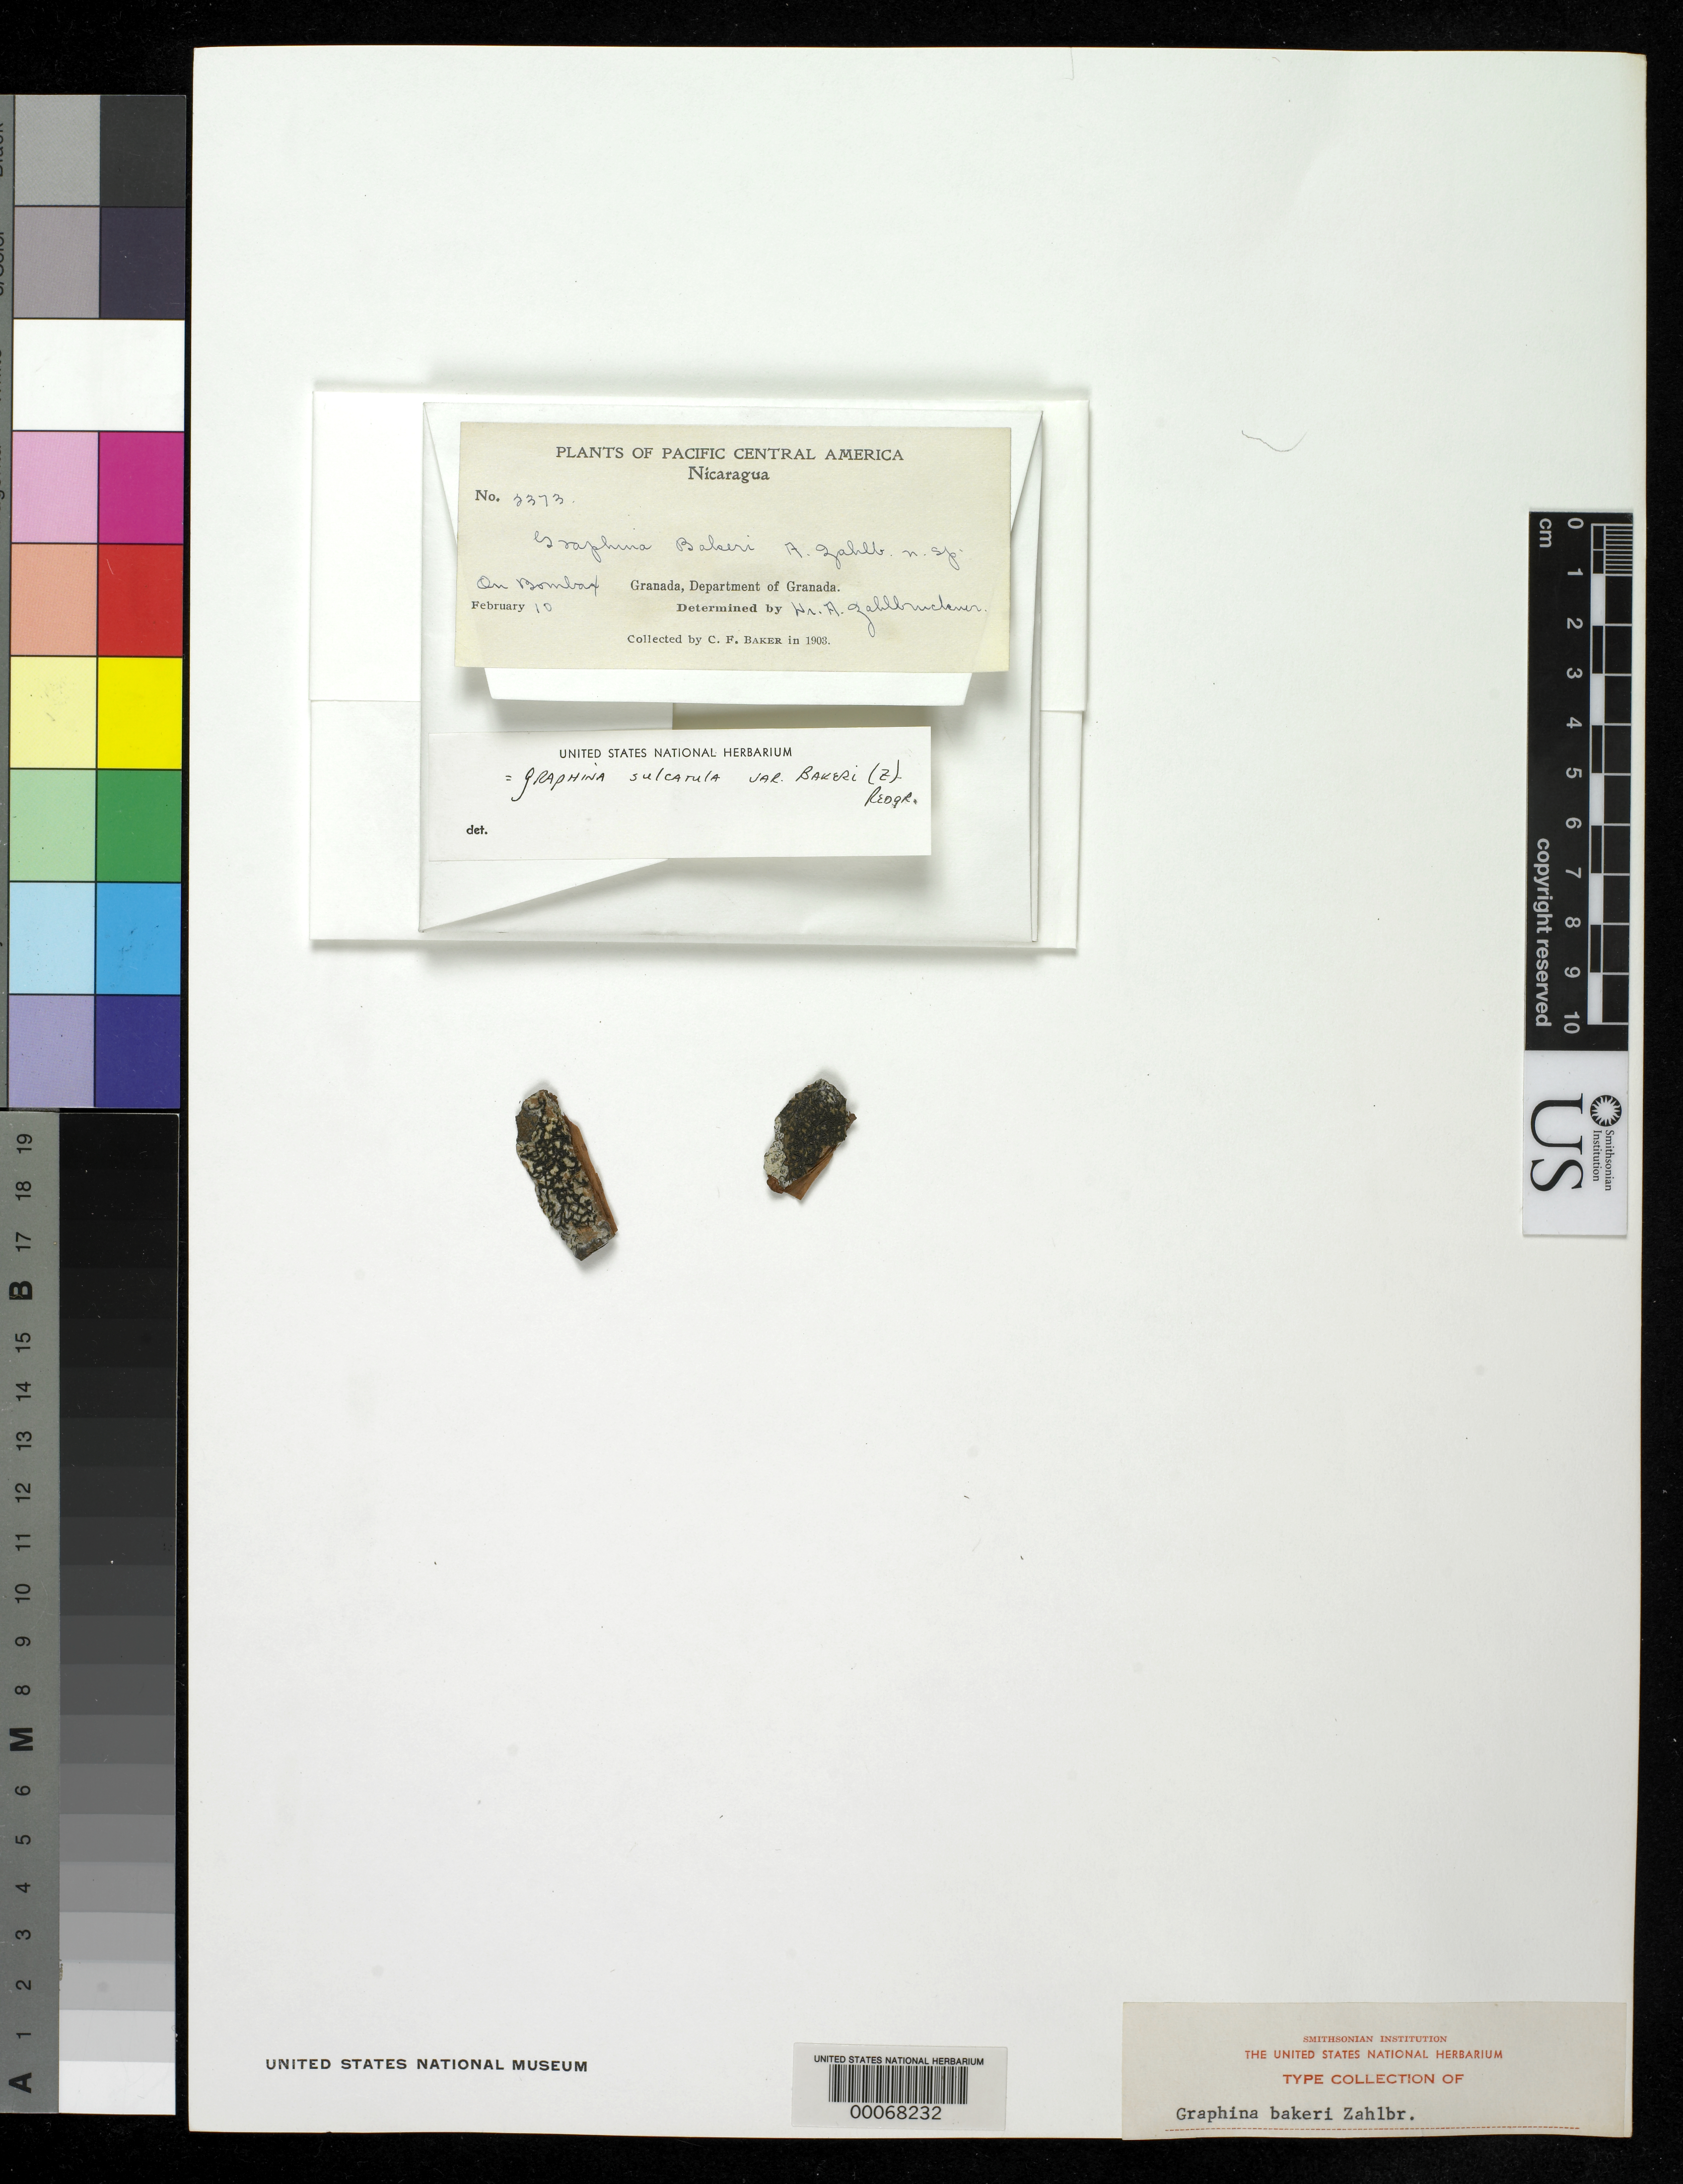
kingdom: Fungi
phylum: Ascomycota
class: Lecanoromycetes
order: Ostropales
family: Graphidaceae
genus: Graphina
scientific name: Graphina bakeri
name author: Zahlbr.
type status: Isotype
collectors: C. F. Baker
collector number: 2373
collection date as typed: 10 Feb 1903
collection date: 1903-02-10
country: Nicaragua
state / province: Granada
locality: Granado.